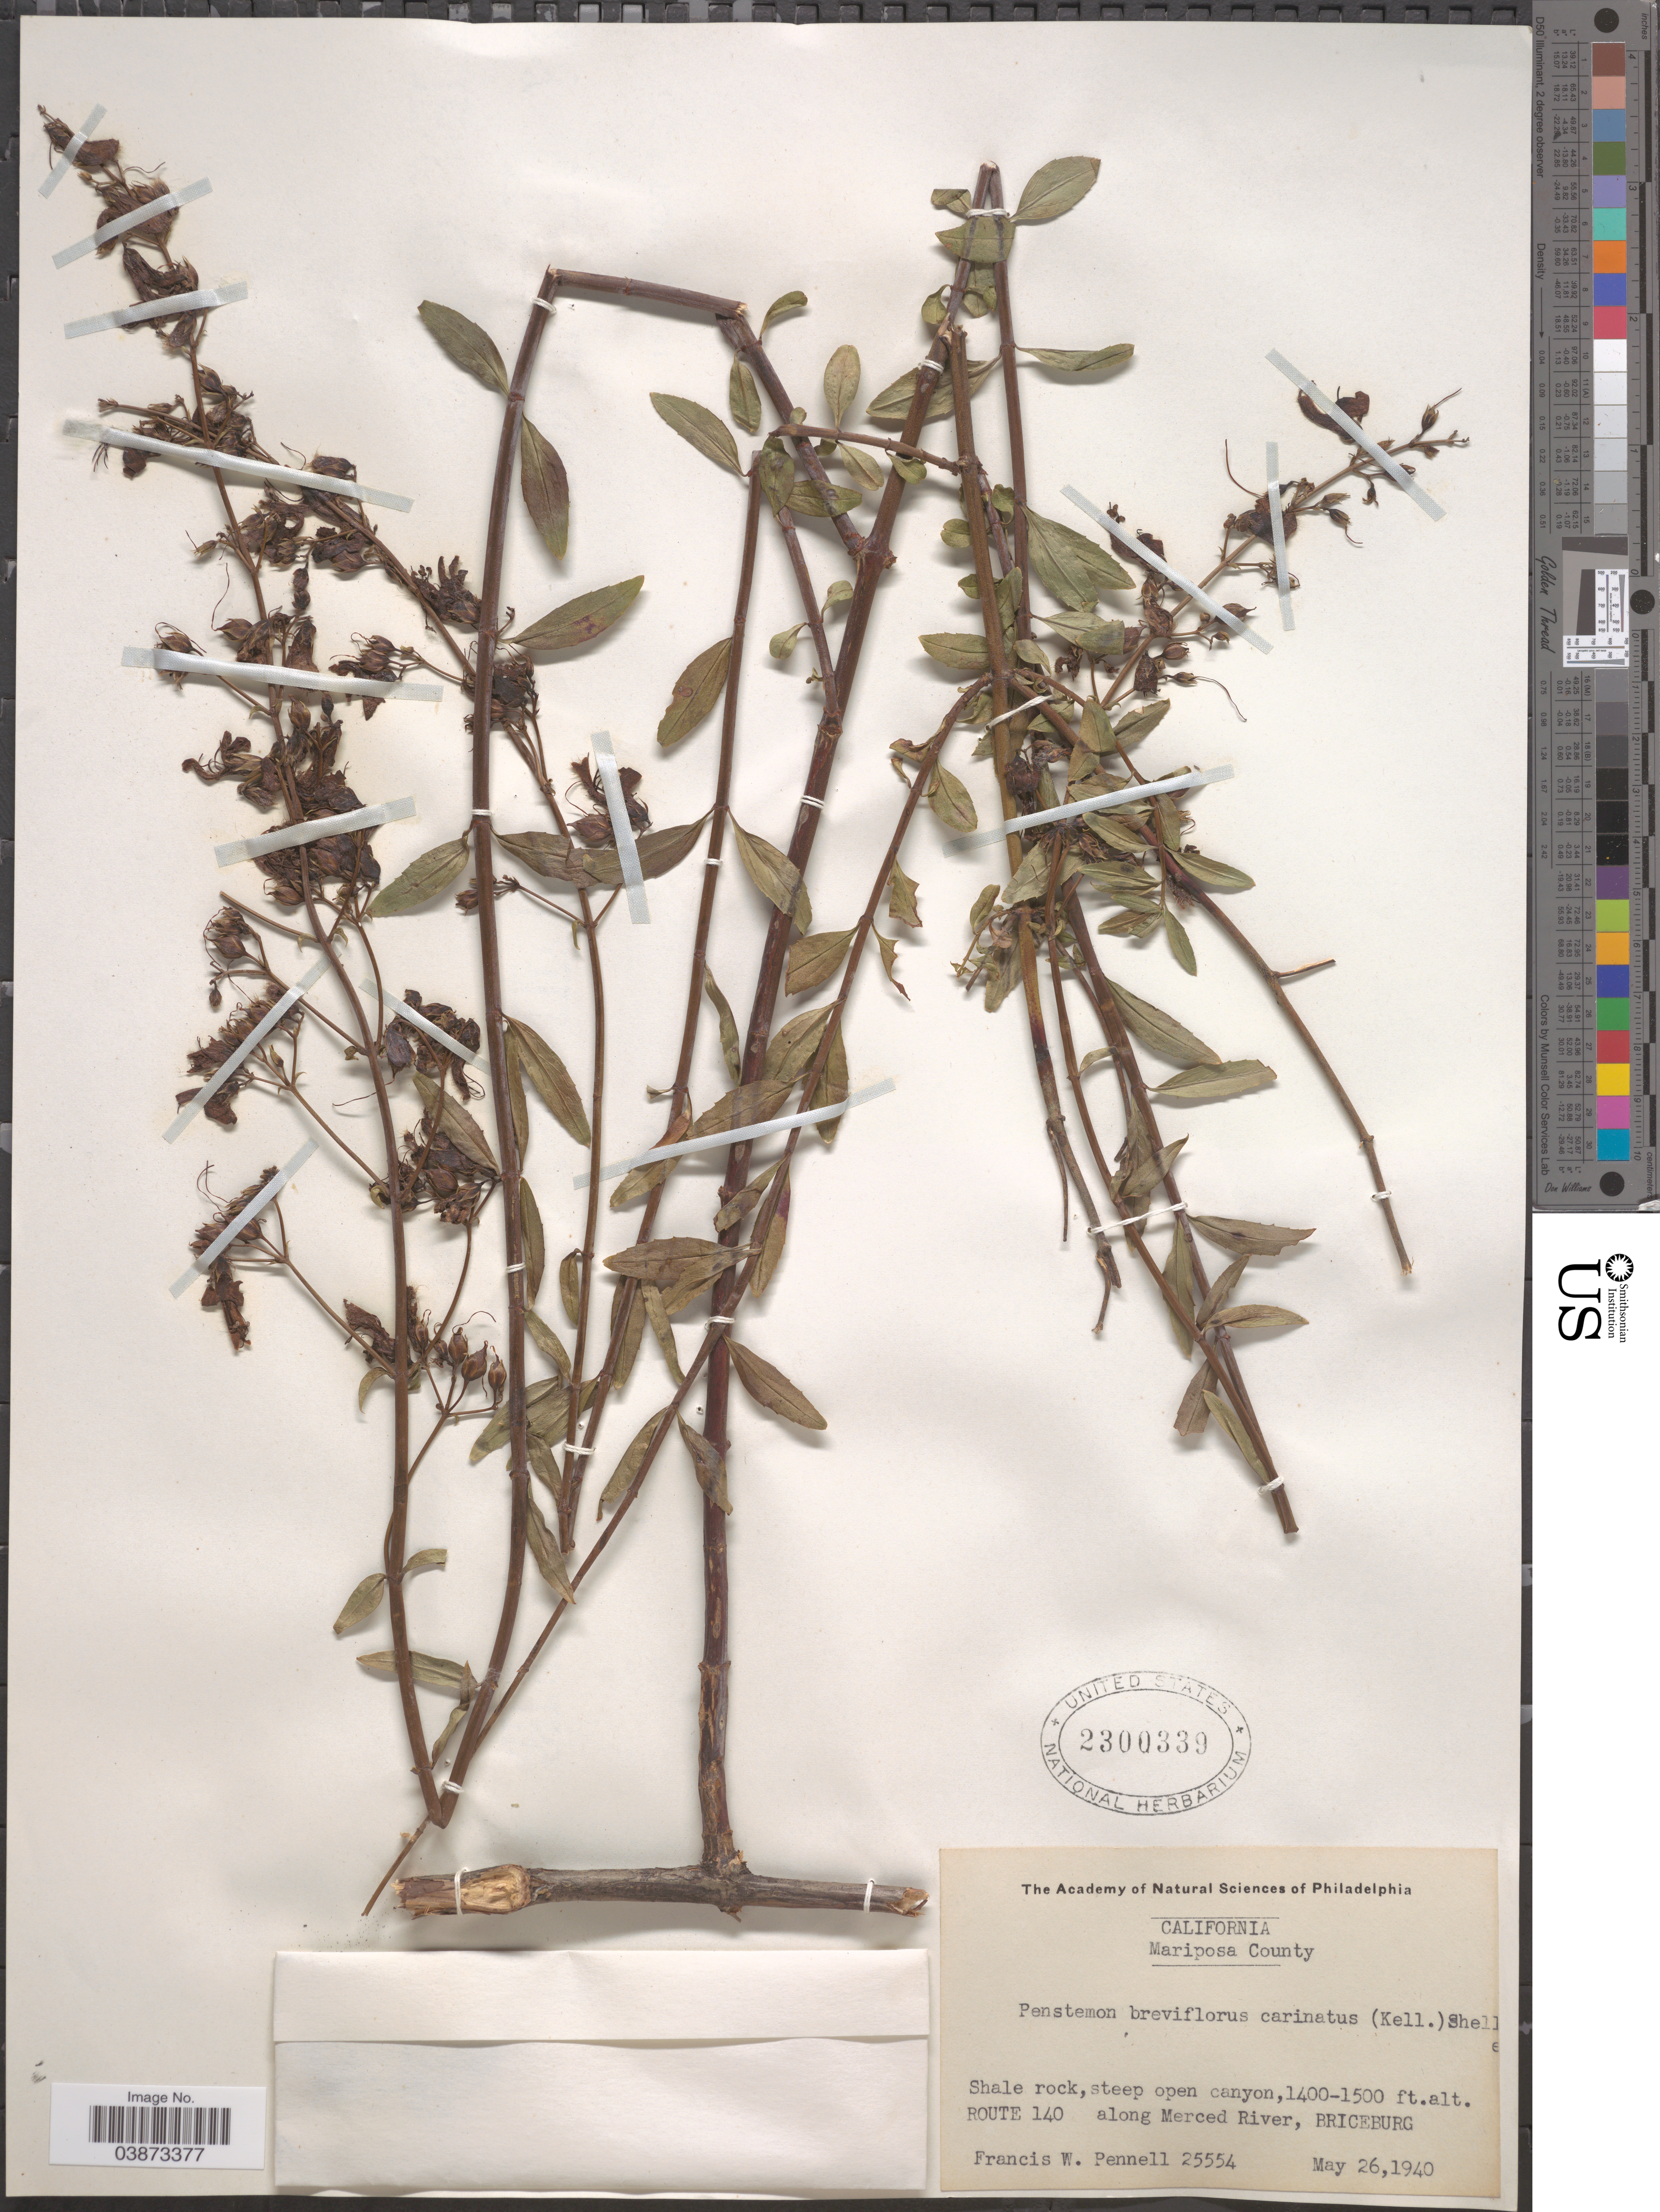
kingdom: Plantae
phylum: Tracheophyta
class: Magnoliopsida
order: Lamiales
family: Plantaginaceae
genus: Penstemon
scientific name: Penstemon breviflorus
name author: Lindl.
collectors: F. W. Pennell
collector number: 25554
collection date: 1940-05-26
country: United States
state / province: California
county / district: Mariposa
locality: Mariposa County. Route 140. Along Merced River, Briceburg.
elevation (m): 427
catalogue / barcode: US 2300339